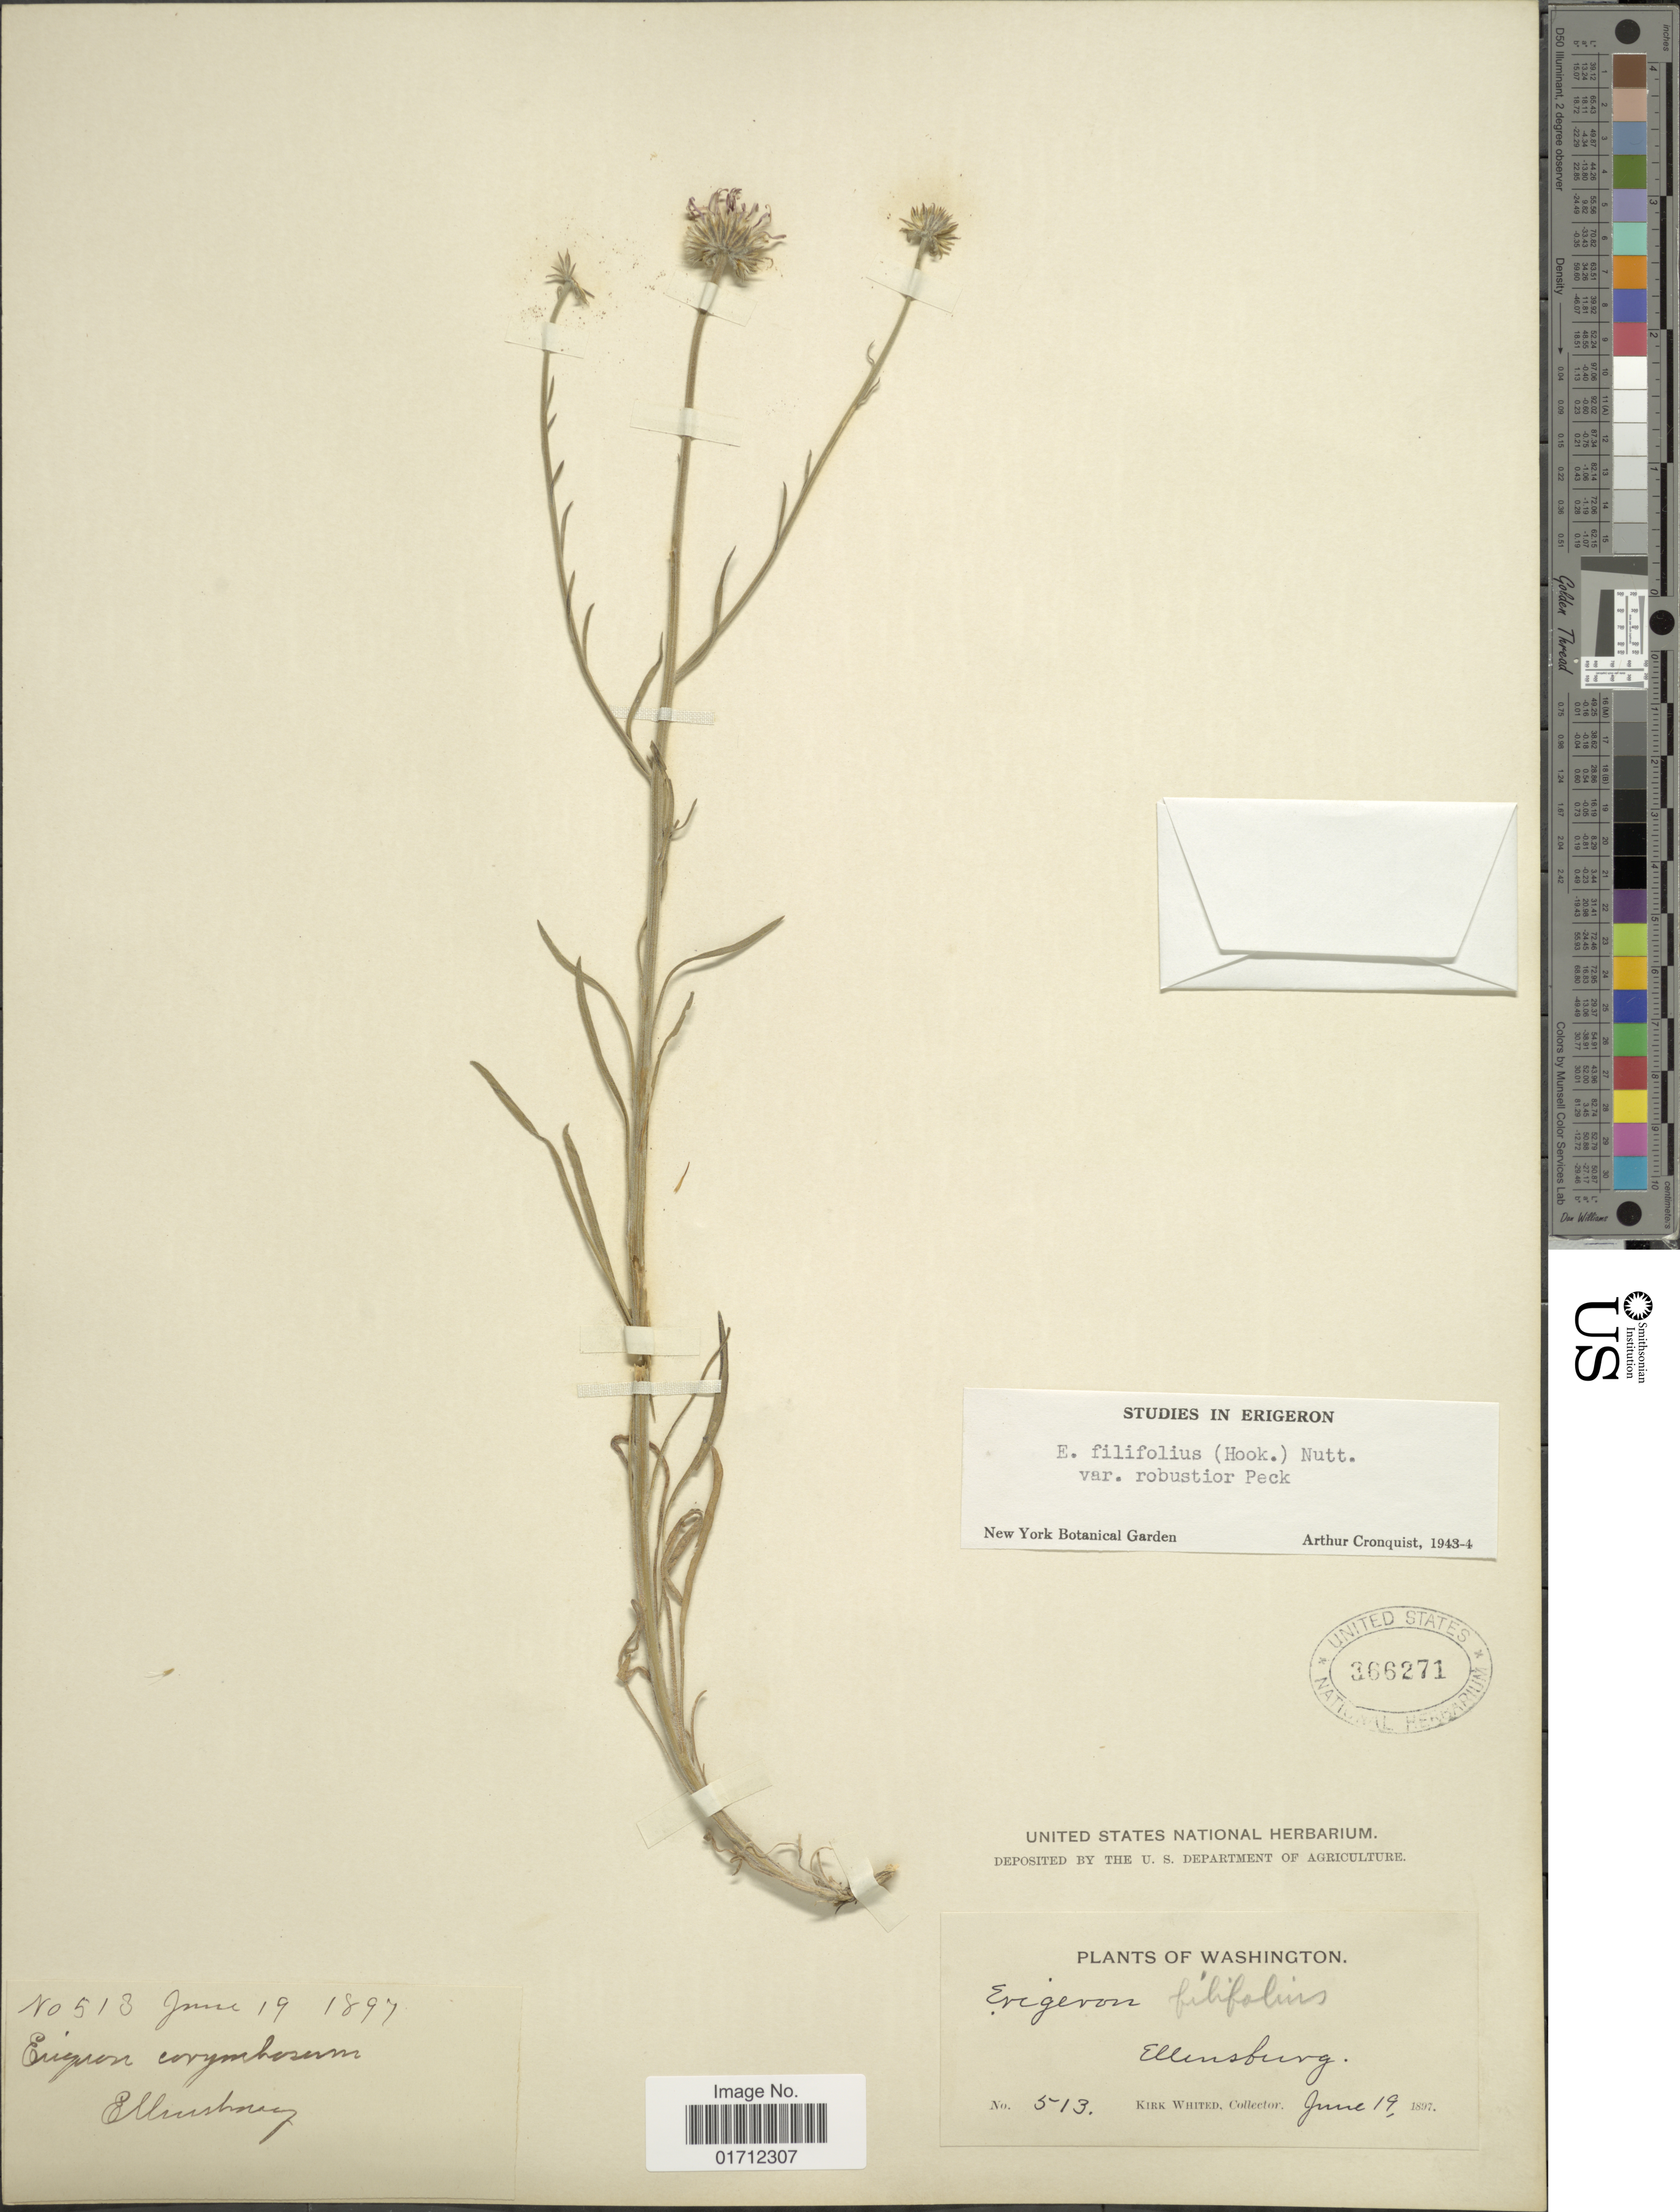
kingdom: Plantae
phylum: Tracheophyta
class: Magnoliopsida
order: Asterales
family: Asteraceae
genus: Erigeron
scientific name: Erigeron filifolius var. robustior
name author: M. Peck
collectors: K. Whited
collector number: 518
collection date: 1897-06-19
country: United States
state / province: Washington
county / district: Kittitas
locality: Ellensburg.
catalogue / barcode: US 366271